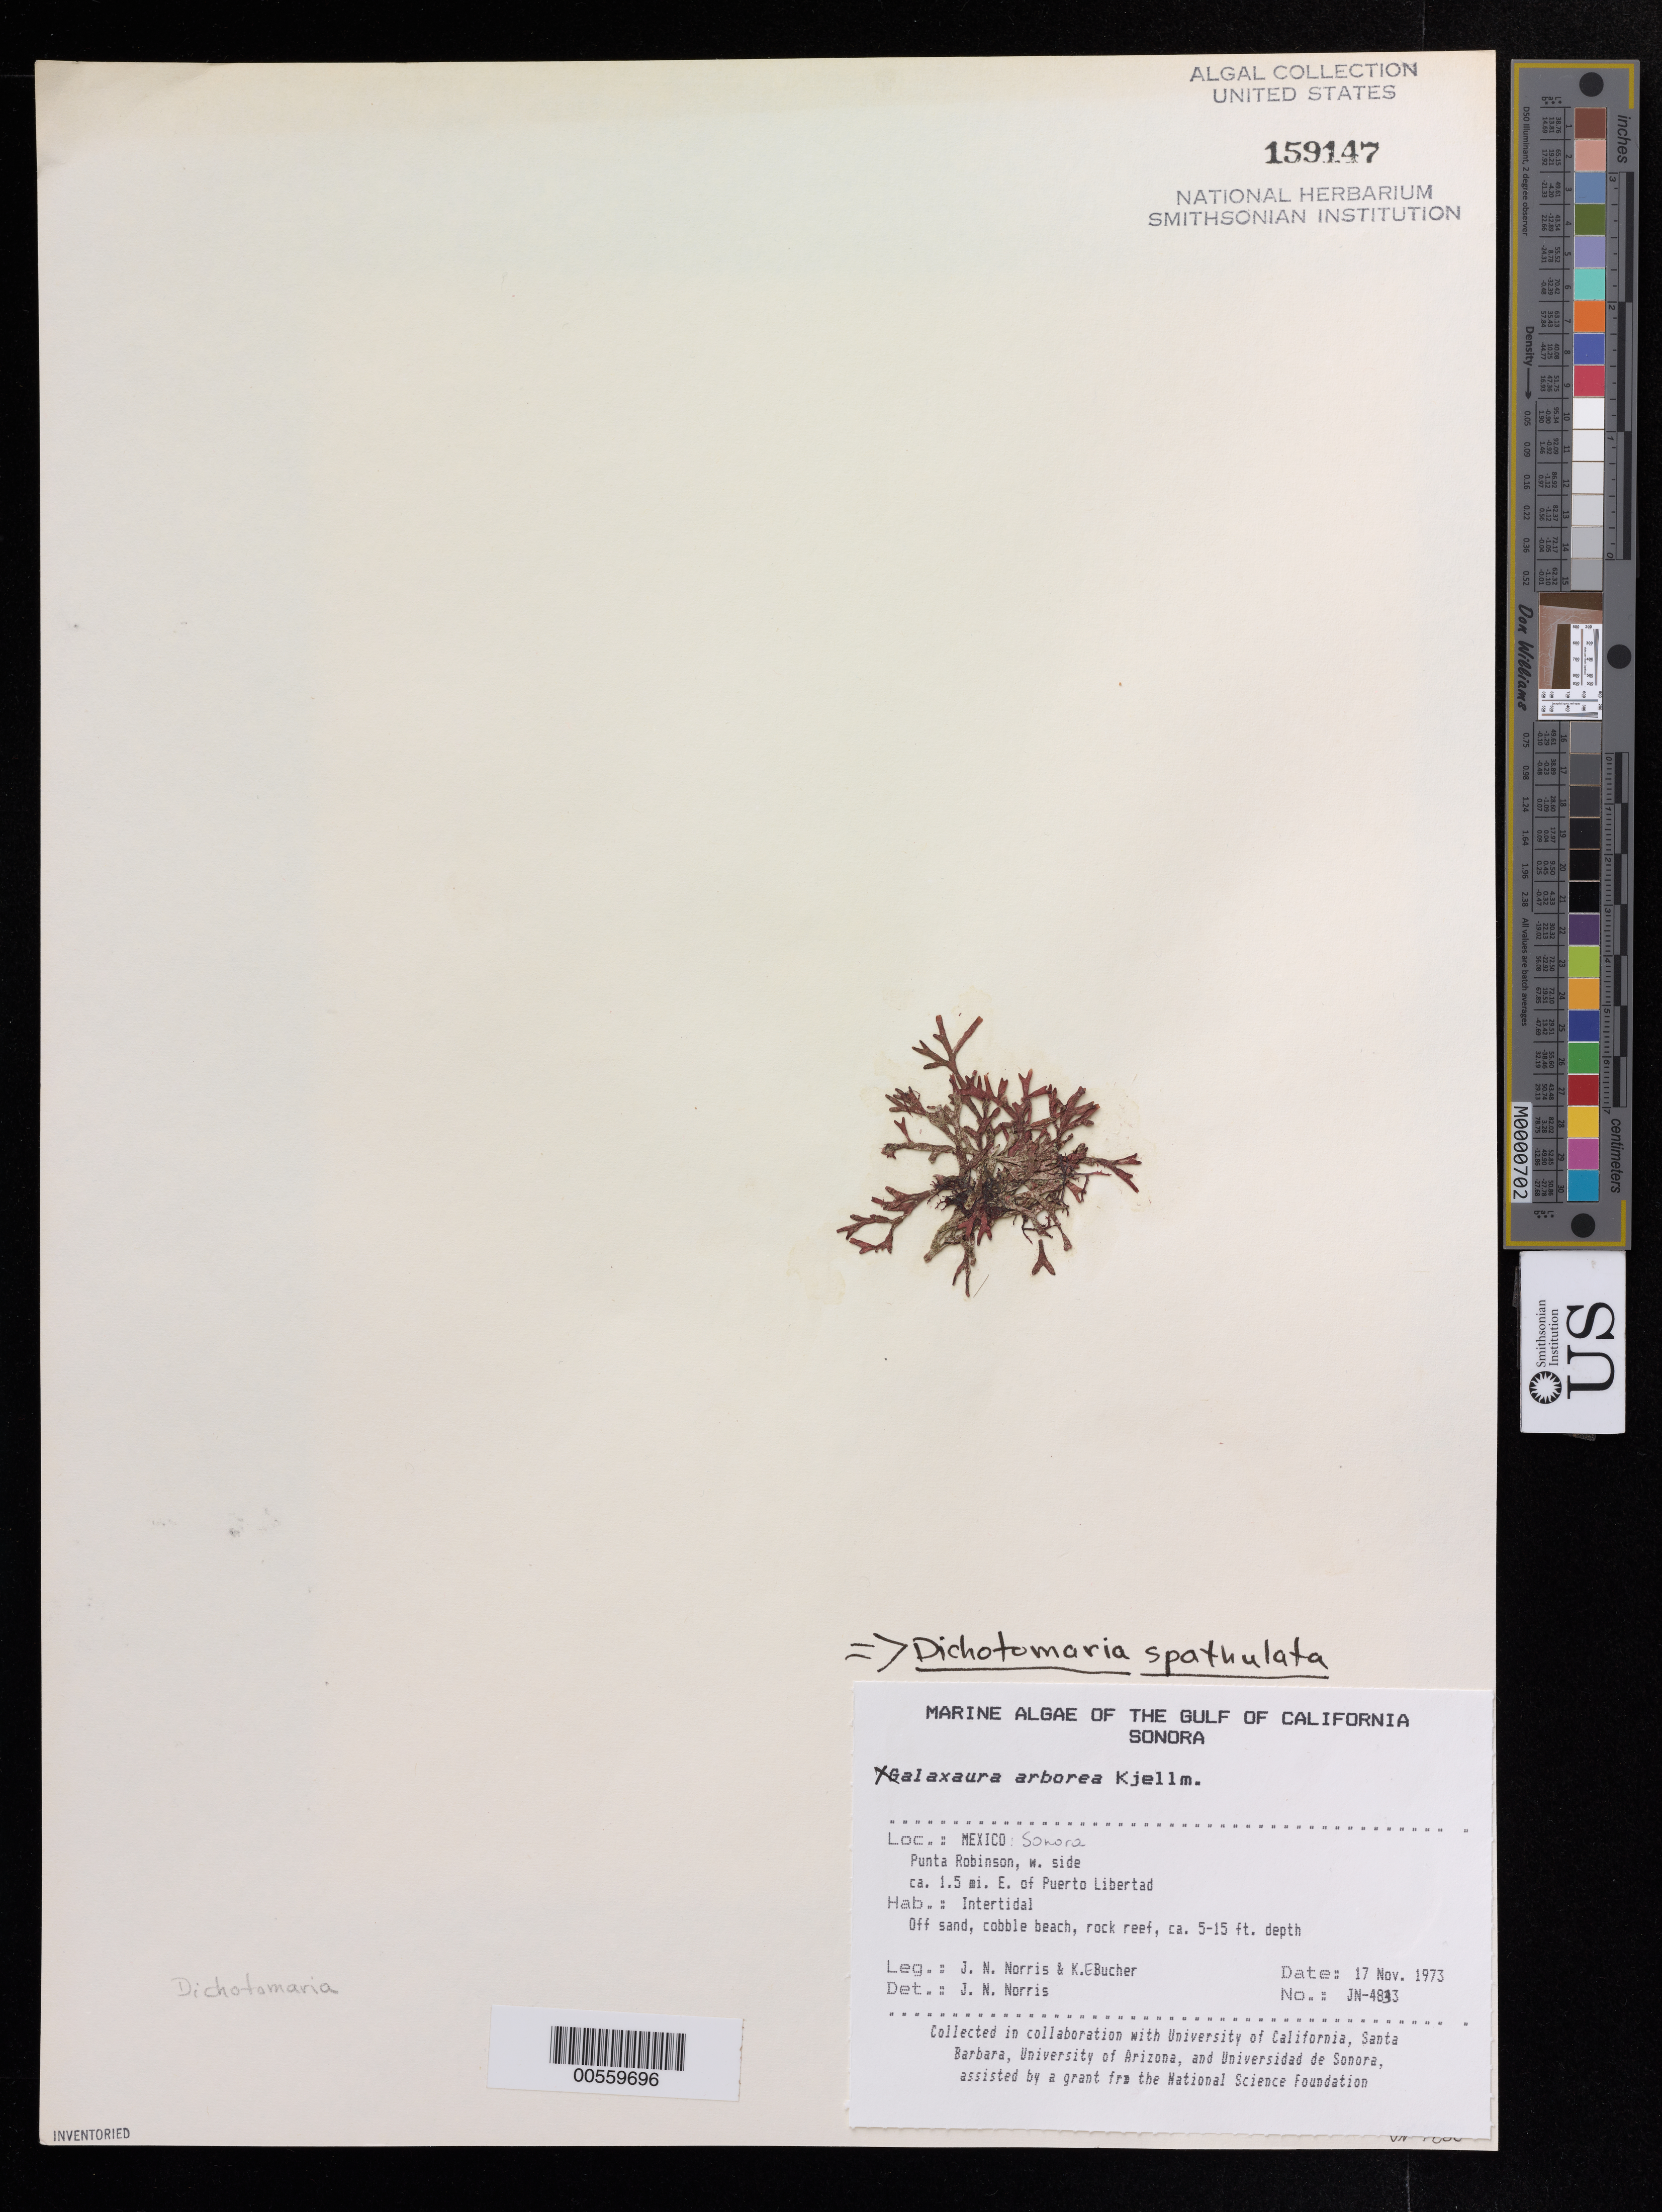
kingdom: Plantae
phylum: Rhodophyta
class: Florideophyceae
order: Nemaliales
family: Galaxauraceae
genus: Dichotomaria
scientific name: Dichotomaria spathulata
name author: (Kjellm.) A. Kurihara & Huisman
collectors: J. N. Norris & K. E. Bucher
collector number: JN-4833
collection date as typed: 17 Nov 1973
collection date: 1973-11-17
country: Mexico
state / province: Sonora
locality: Punta Robinson ca. 1.5 miles east of Puerto Libertad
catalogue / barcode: US 159147